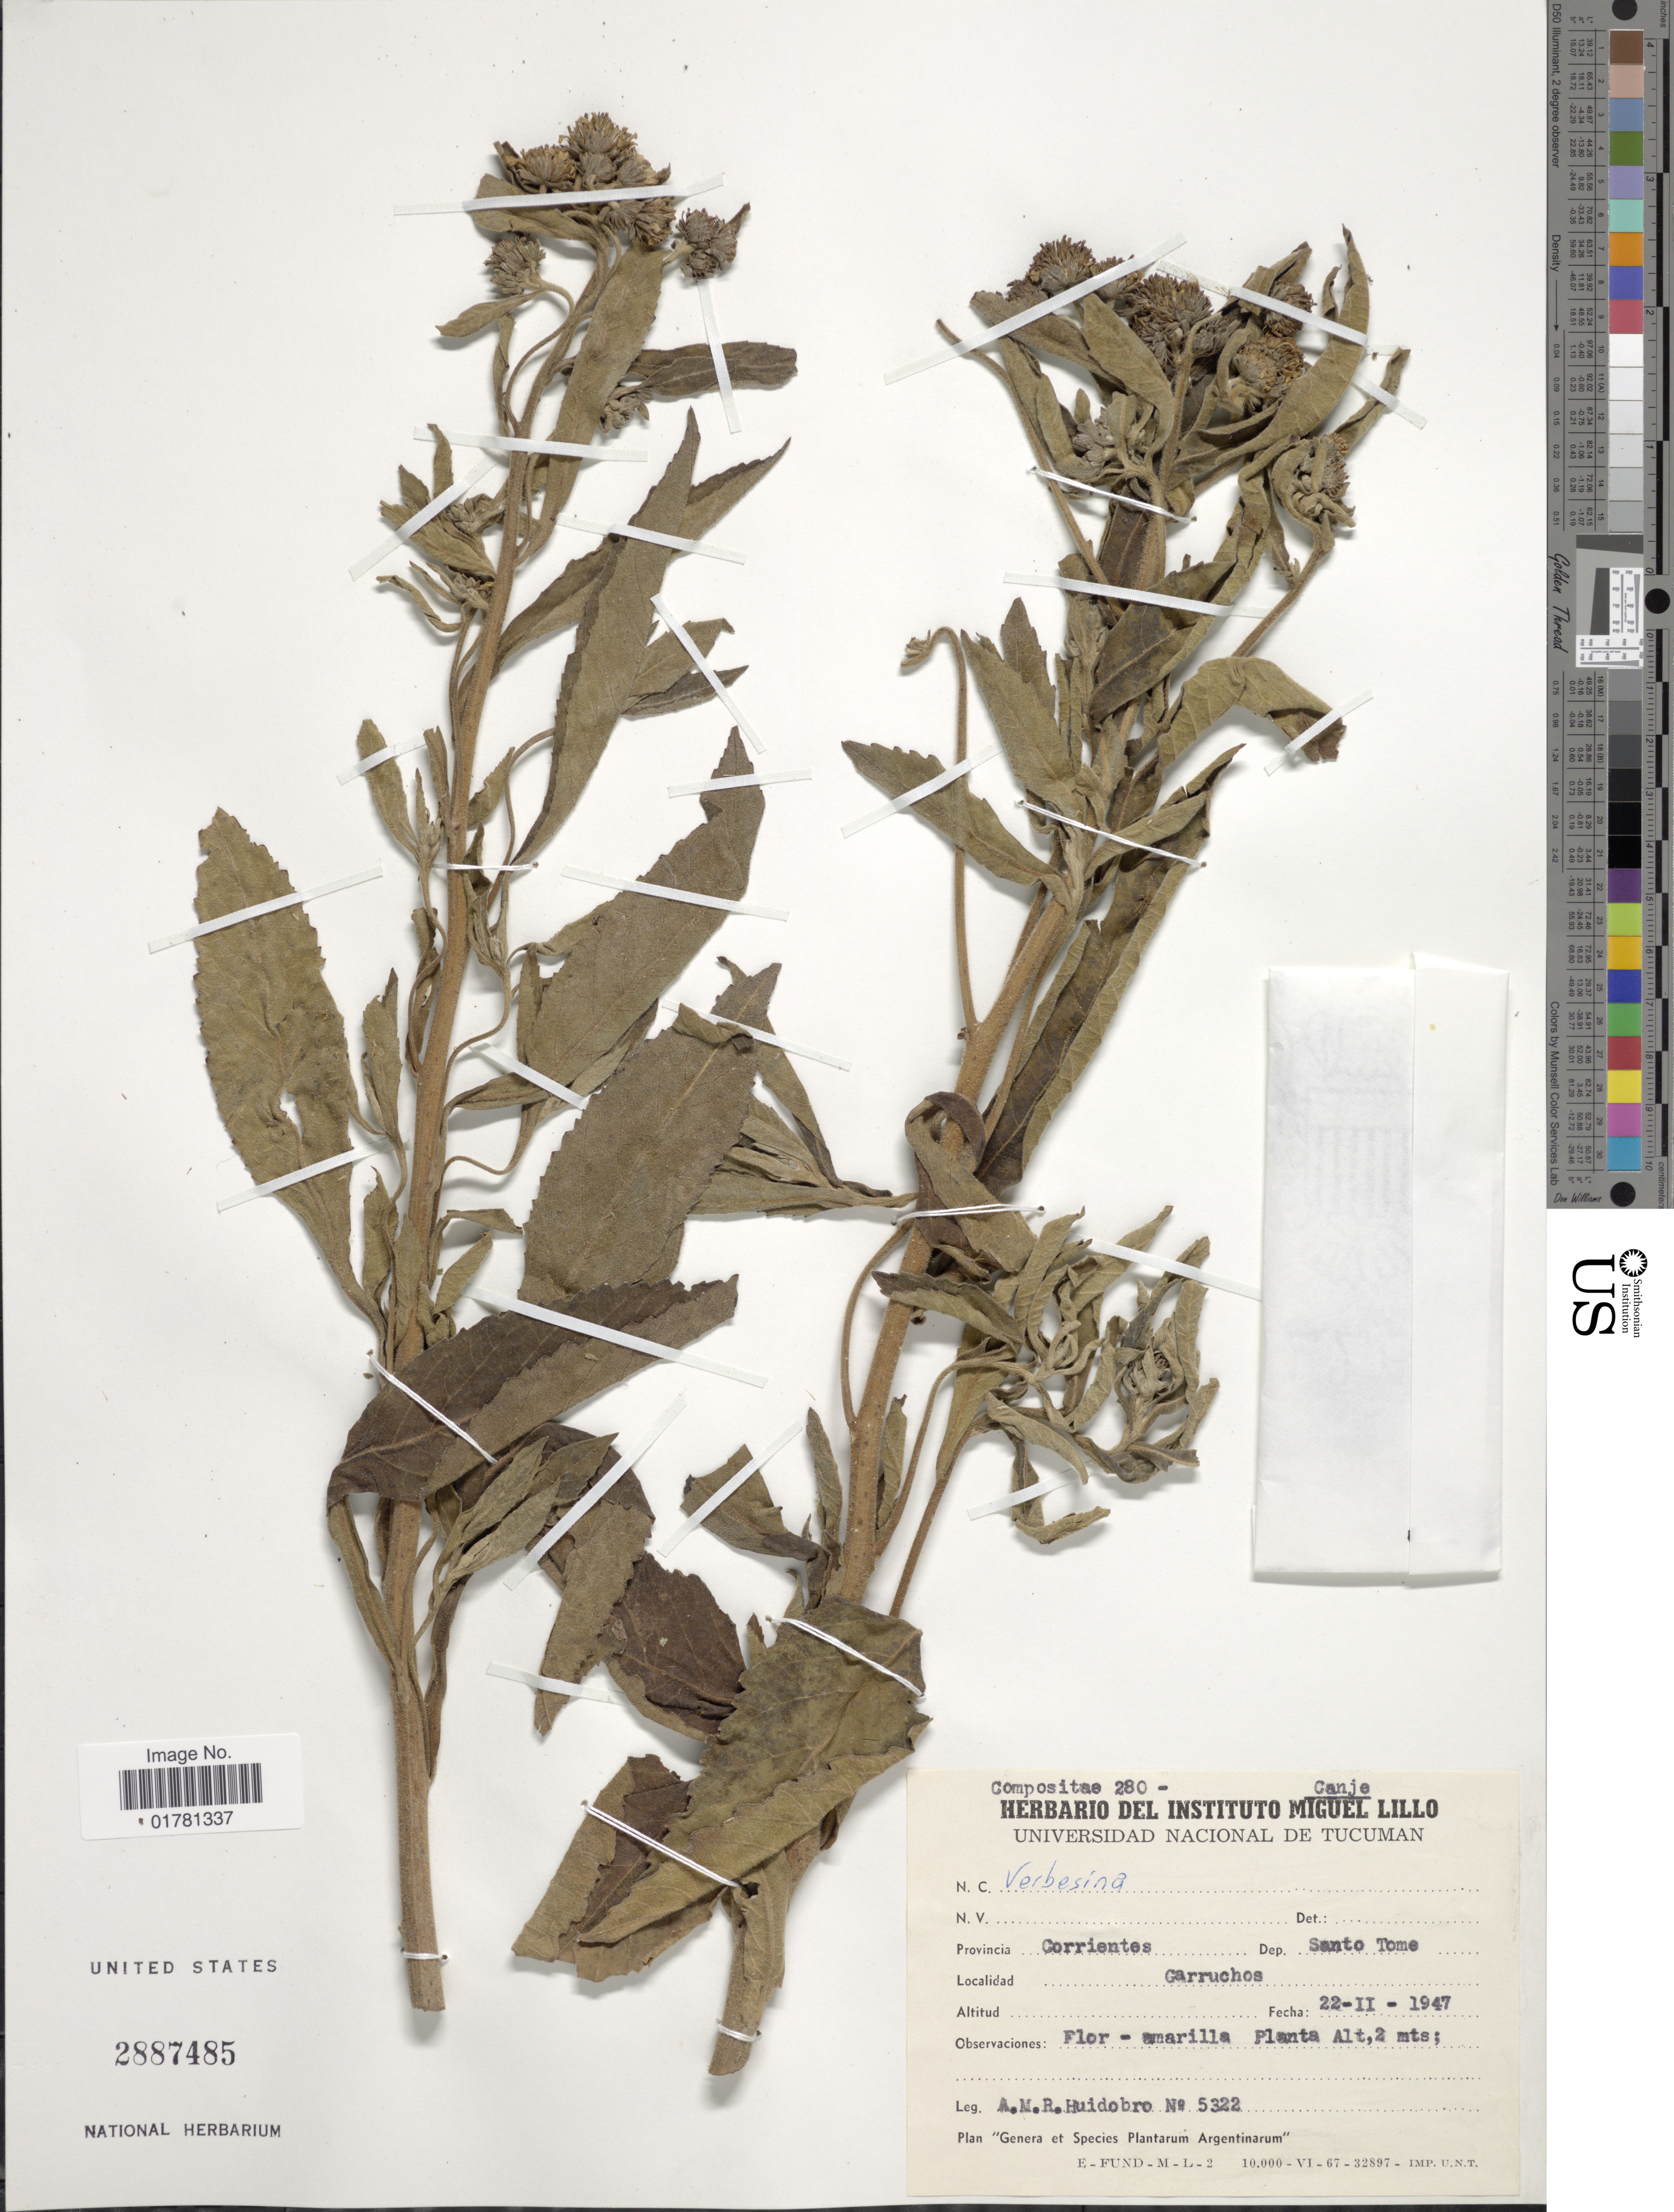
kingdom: Plantae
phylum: Tracheophyta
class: Magnoliopsida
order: Asterales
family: Asteraceae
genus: Verbesina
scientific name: Verbesina sordescens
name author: DC.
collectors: A. M. R. Huidobro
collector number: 5322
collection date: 1947-02-22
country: Argentina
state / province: Corrientes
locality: Dep Santo Tome, Garruchos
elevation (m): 2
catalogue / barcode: US 2887485